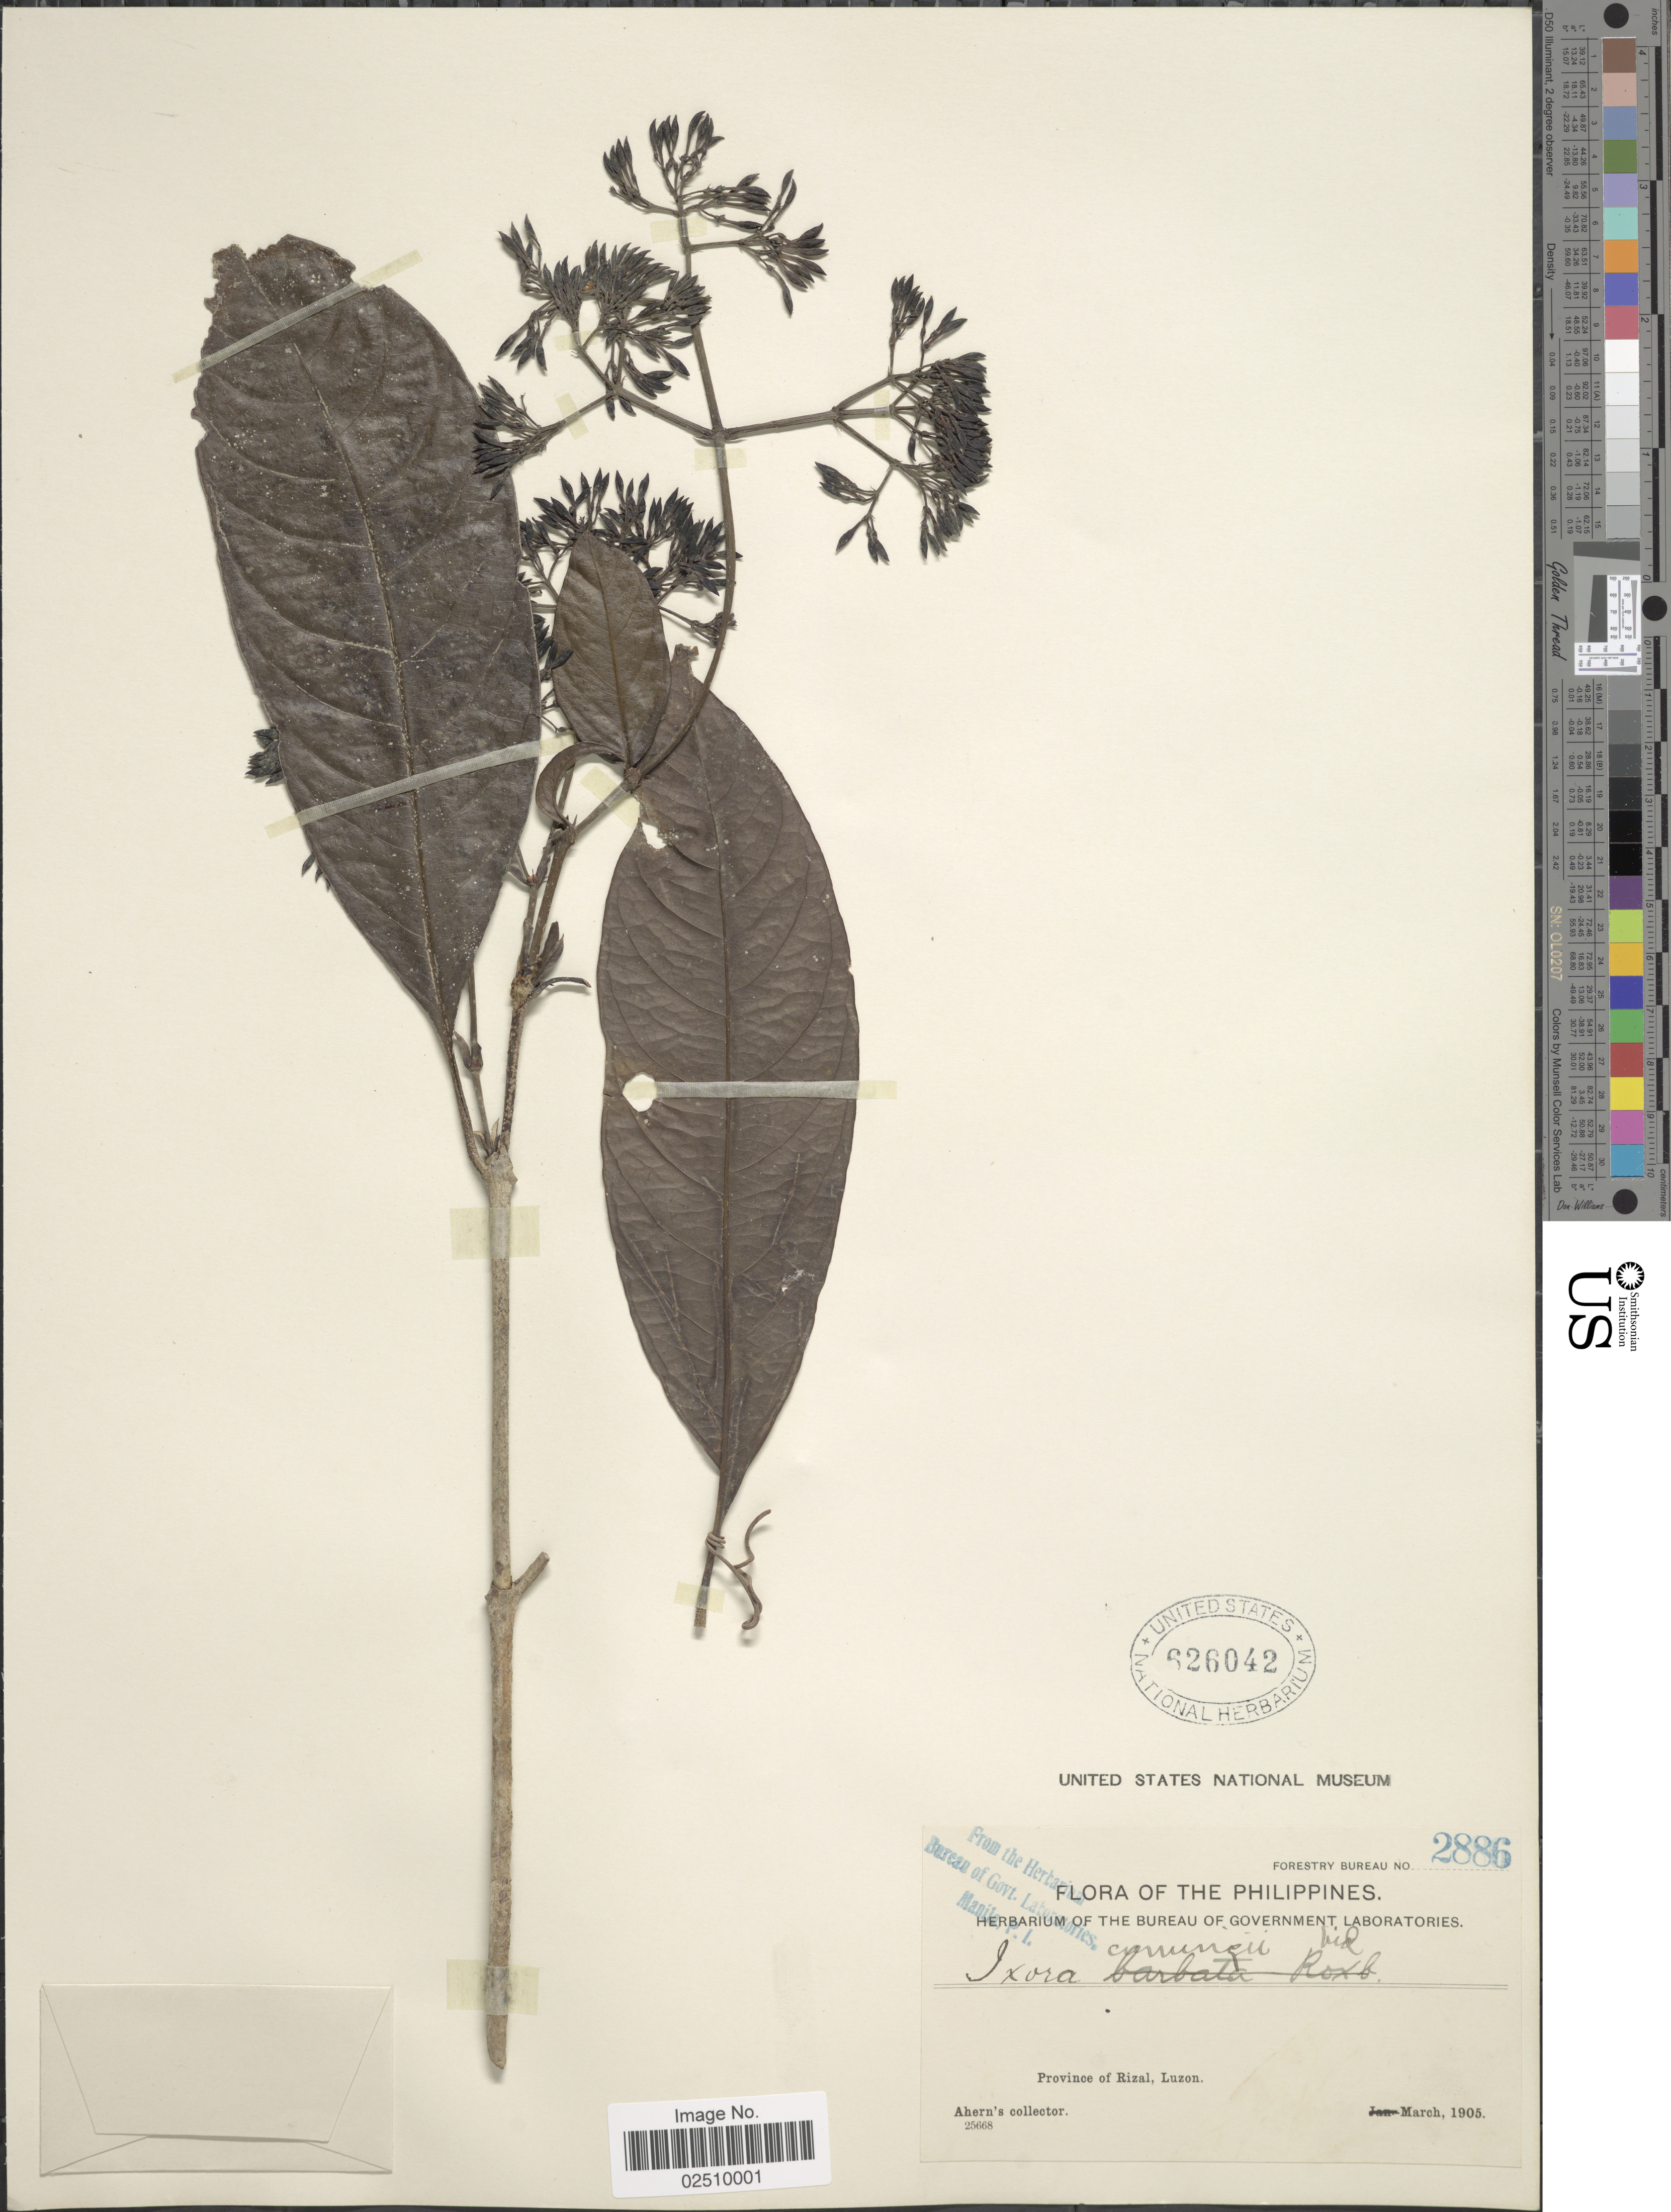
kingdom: Plantae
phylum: Tracheophyta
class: Magnoliopsida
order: Gentianales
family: Rubiaceae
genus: Ixora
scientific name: Ixora cumingiana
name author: S. Vidal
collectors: Ahern's collector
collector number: Forestry Bureau 2886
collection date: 1905-03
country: Philippines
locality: Province of Rizal, Luzon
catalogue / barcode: US 626042